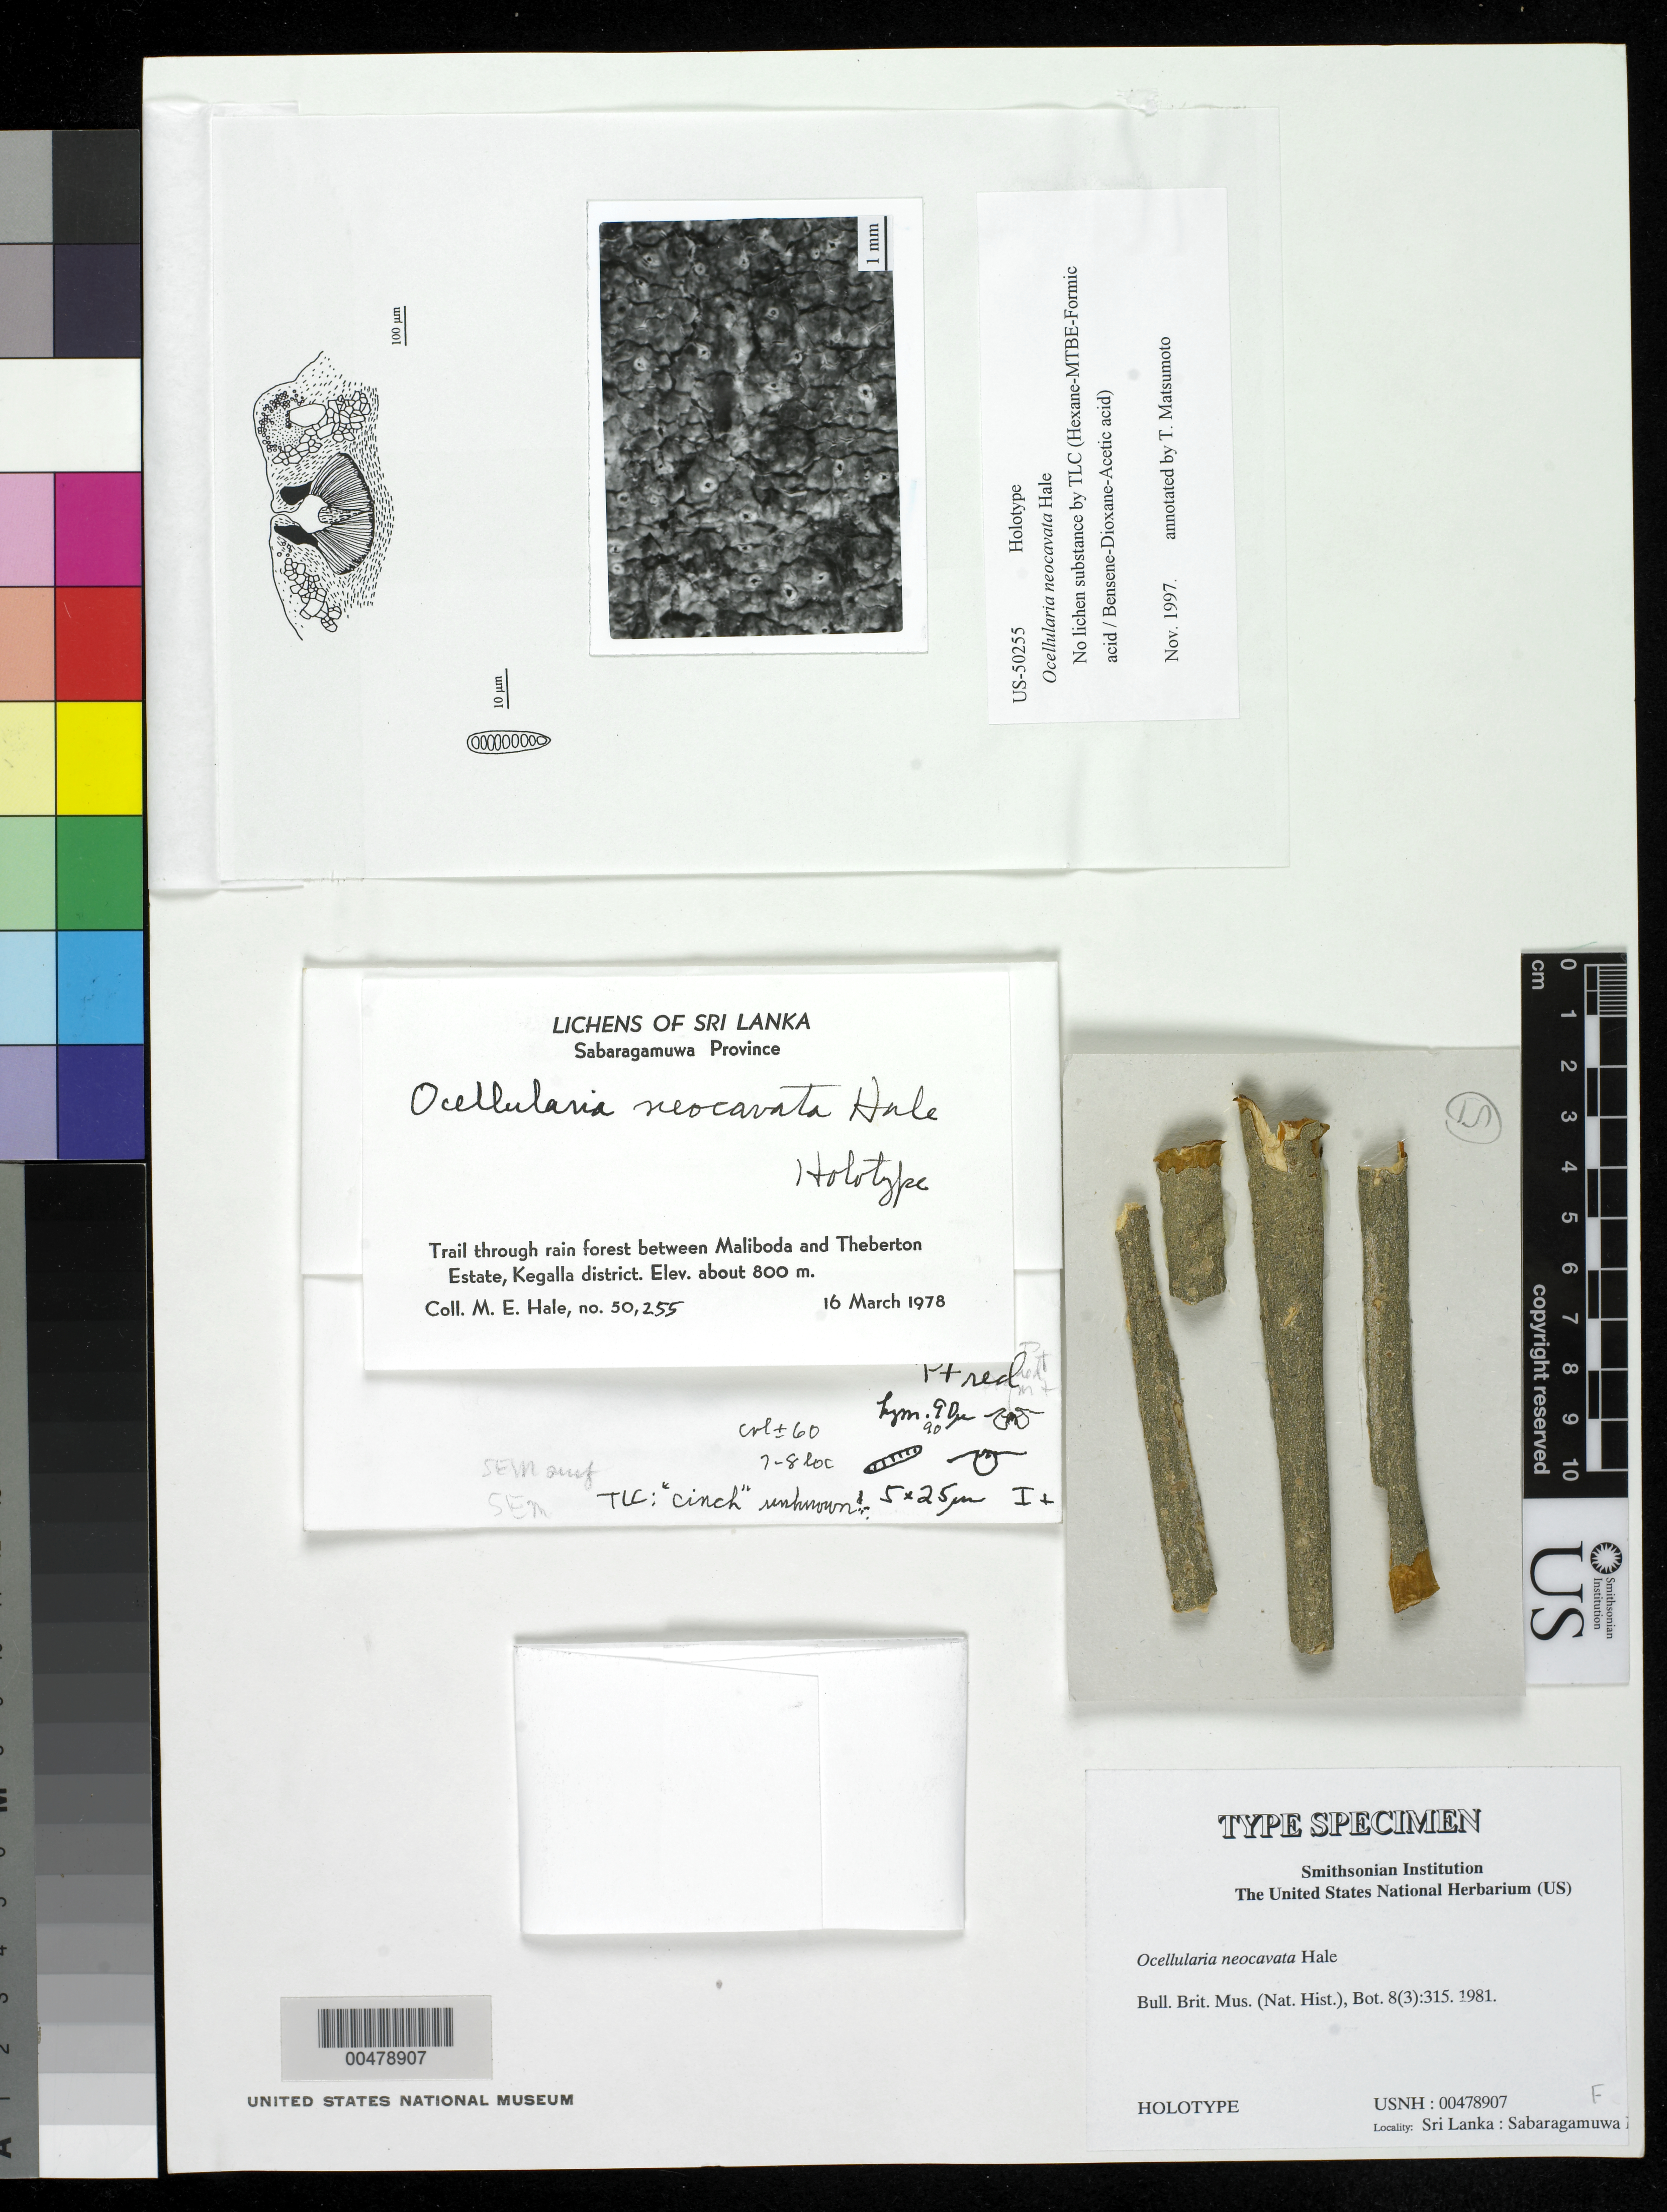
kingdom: Fungi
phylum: Ascomycota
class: Lecanoromycetes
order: Ostropales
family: Graphidaceae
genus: Ocellularia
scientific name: Ocellularia neocavata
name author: Hale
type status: Holotype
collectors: M. Hale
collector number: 50255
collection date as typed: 16 Mar 1978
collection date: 1978-03-16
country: Sri Lanka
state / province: Sabaragamuwa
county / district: Kegalla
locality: Trail between Maliboda & Theberton Estate.